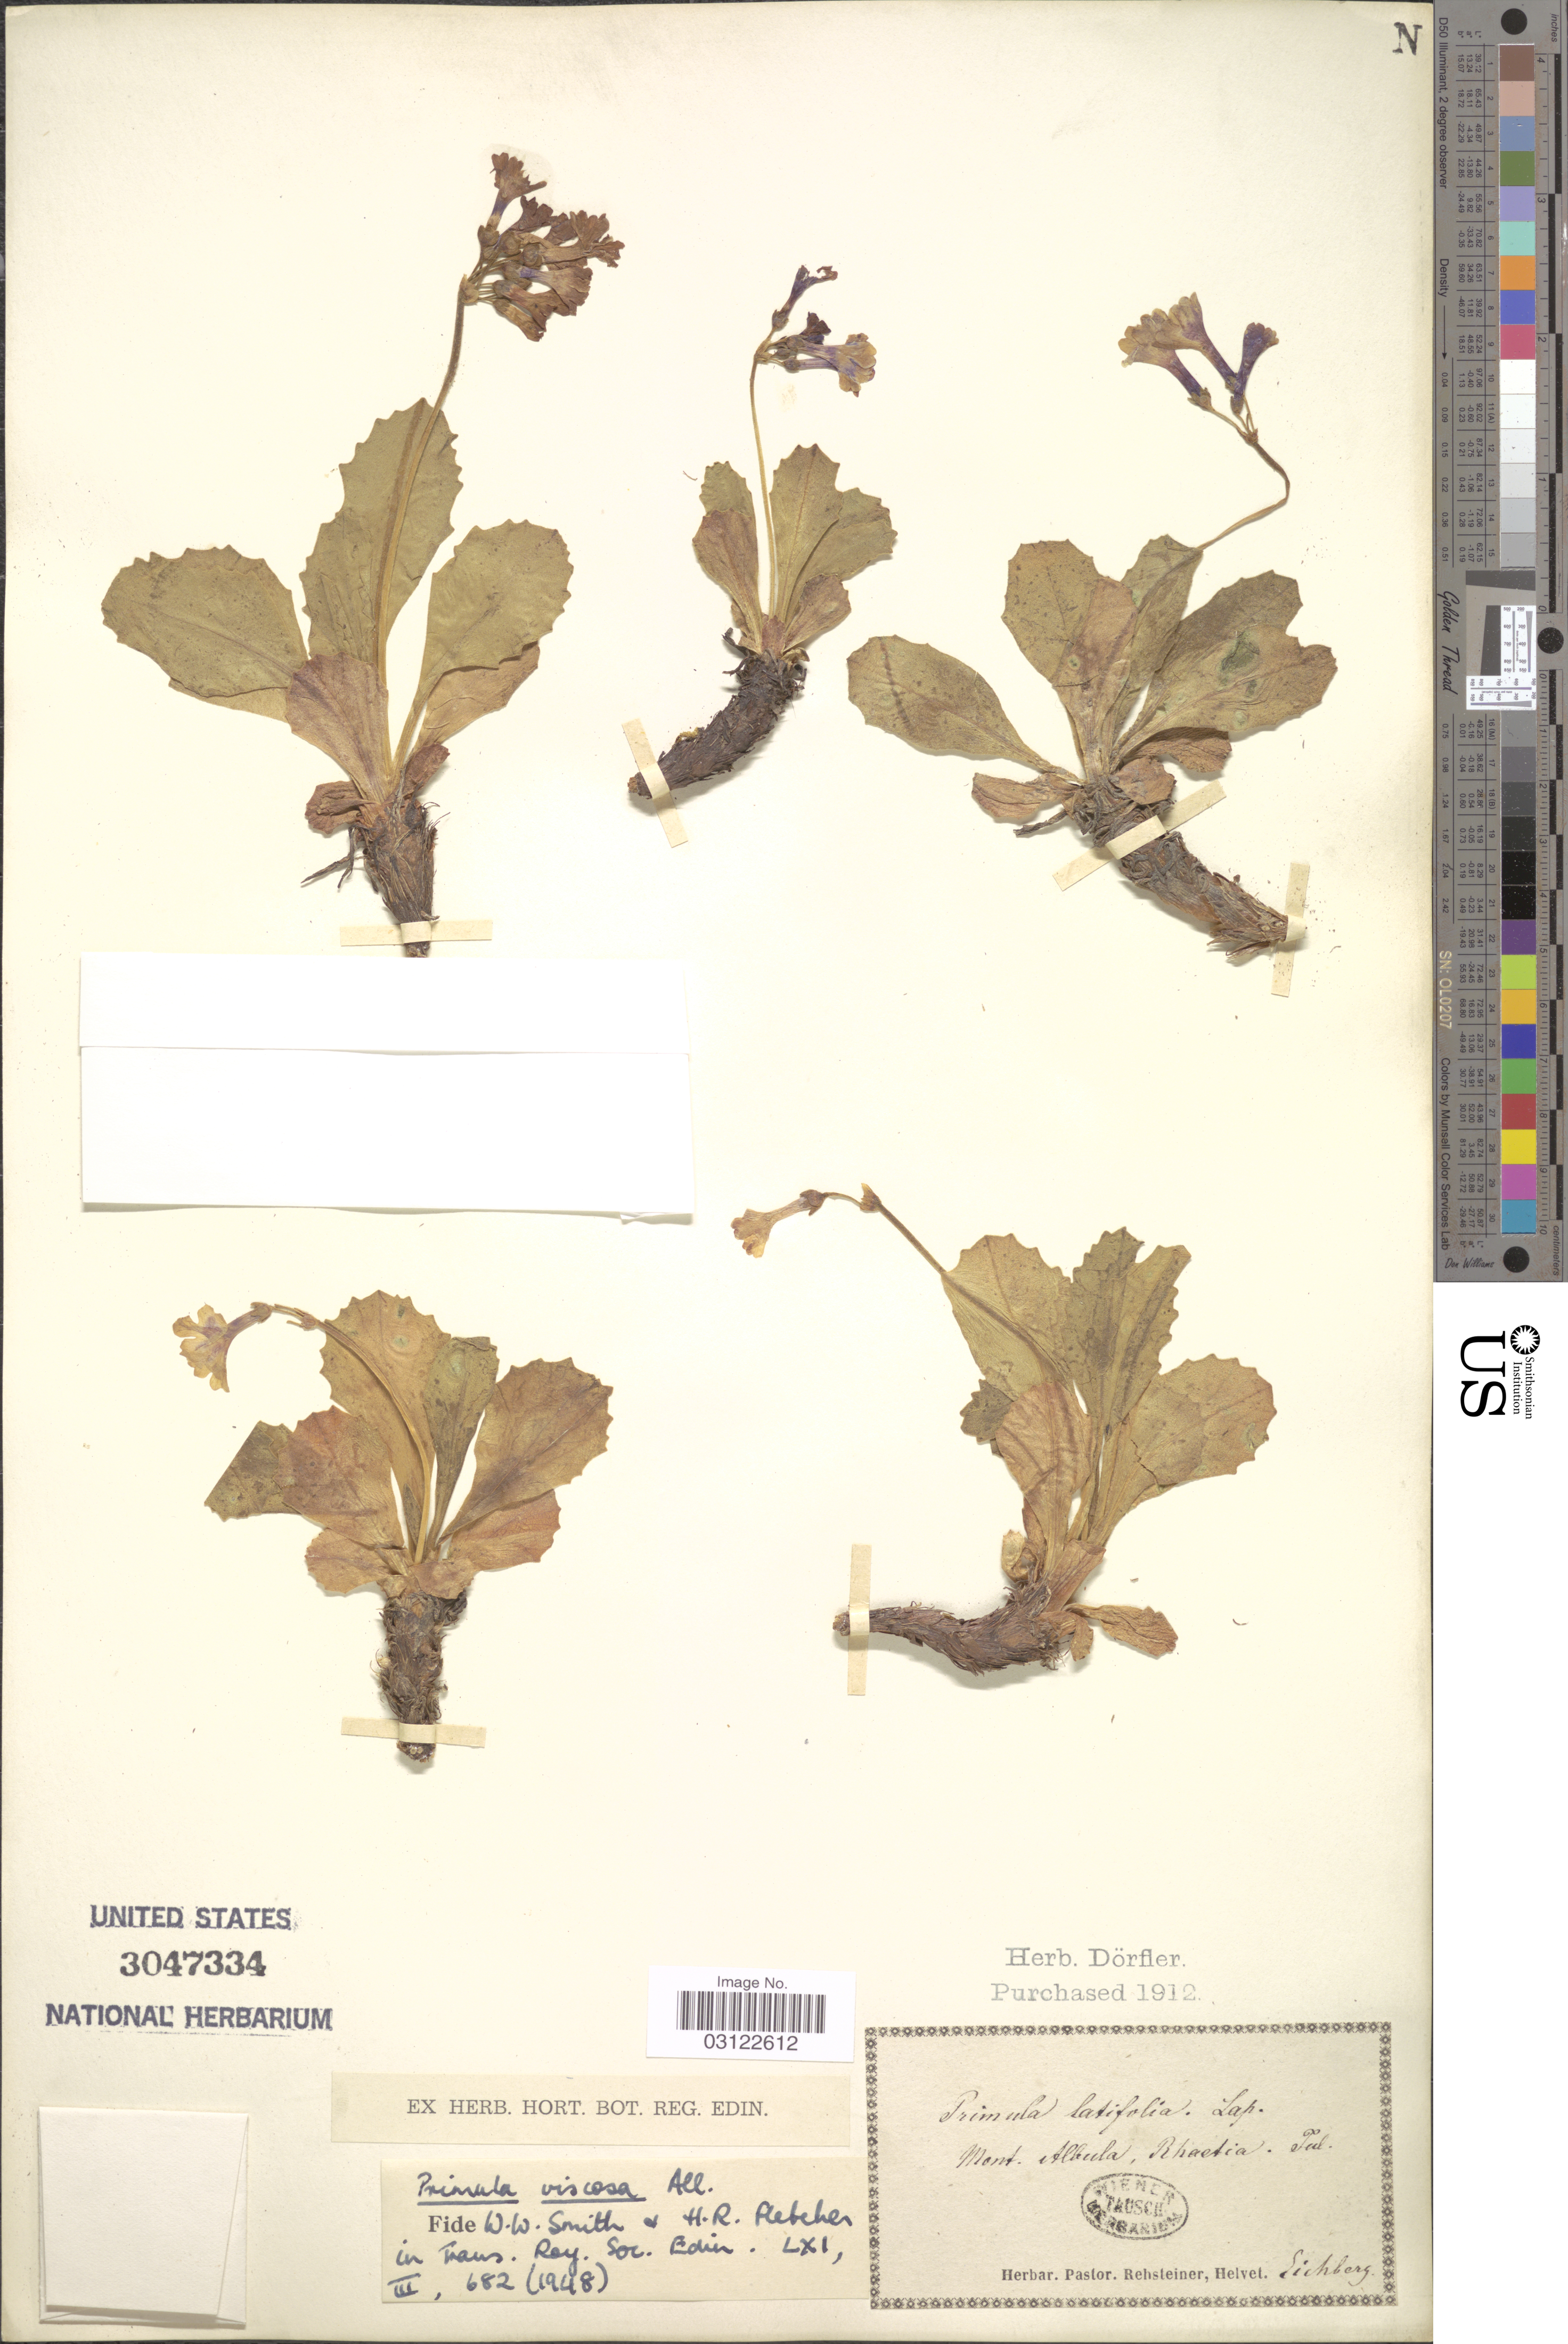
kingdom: Plantae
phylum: Tracheophyta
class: Magnoliopsida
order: Ericales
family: Primulaceae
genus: Primula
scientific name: Primula viscosa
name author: Vill.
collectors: ex Herb. Pastor. Rehsteiner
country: Switzerland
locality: Mont. Albula, Rhaetica.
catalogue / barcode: US 3047334